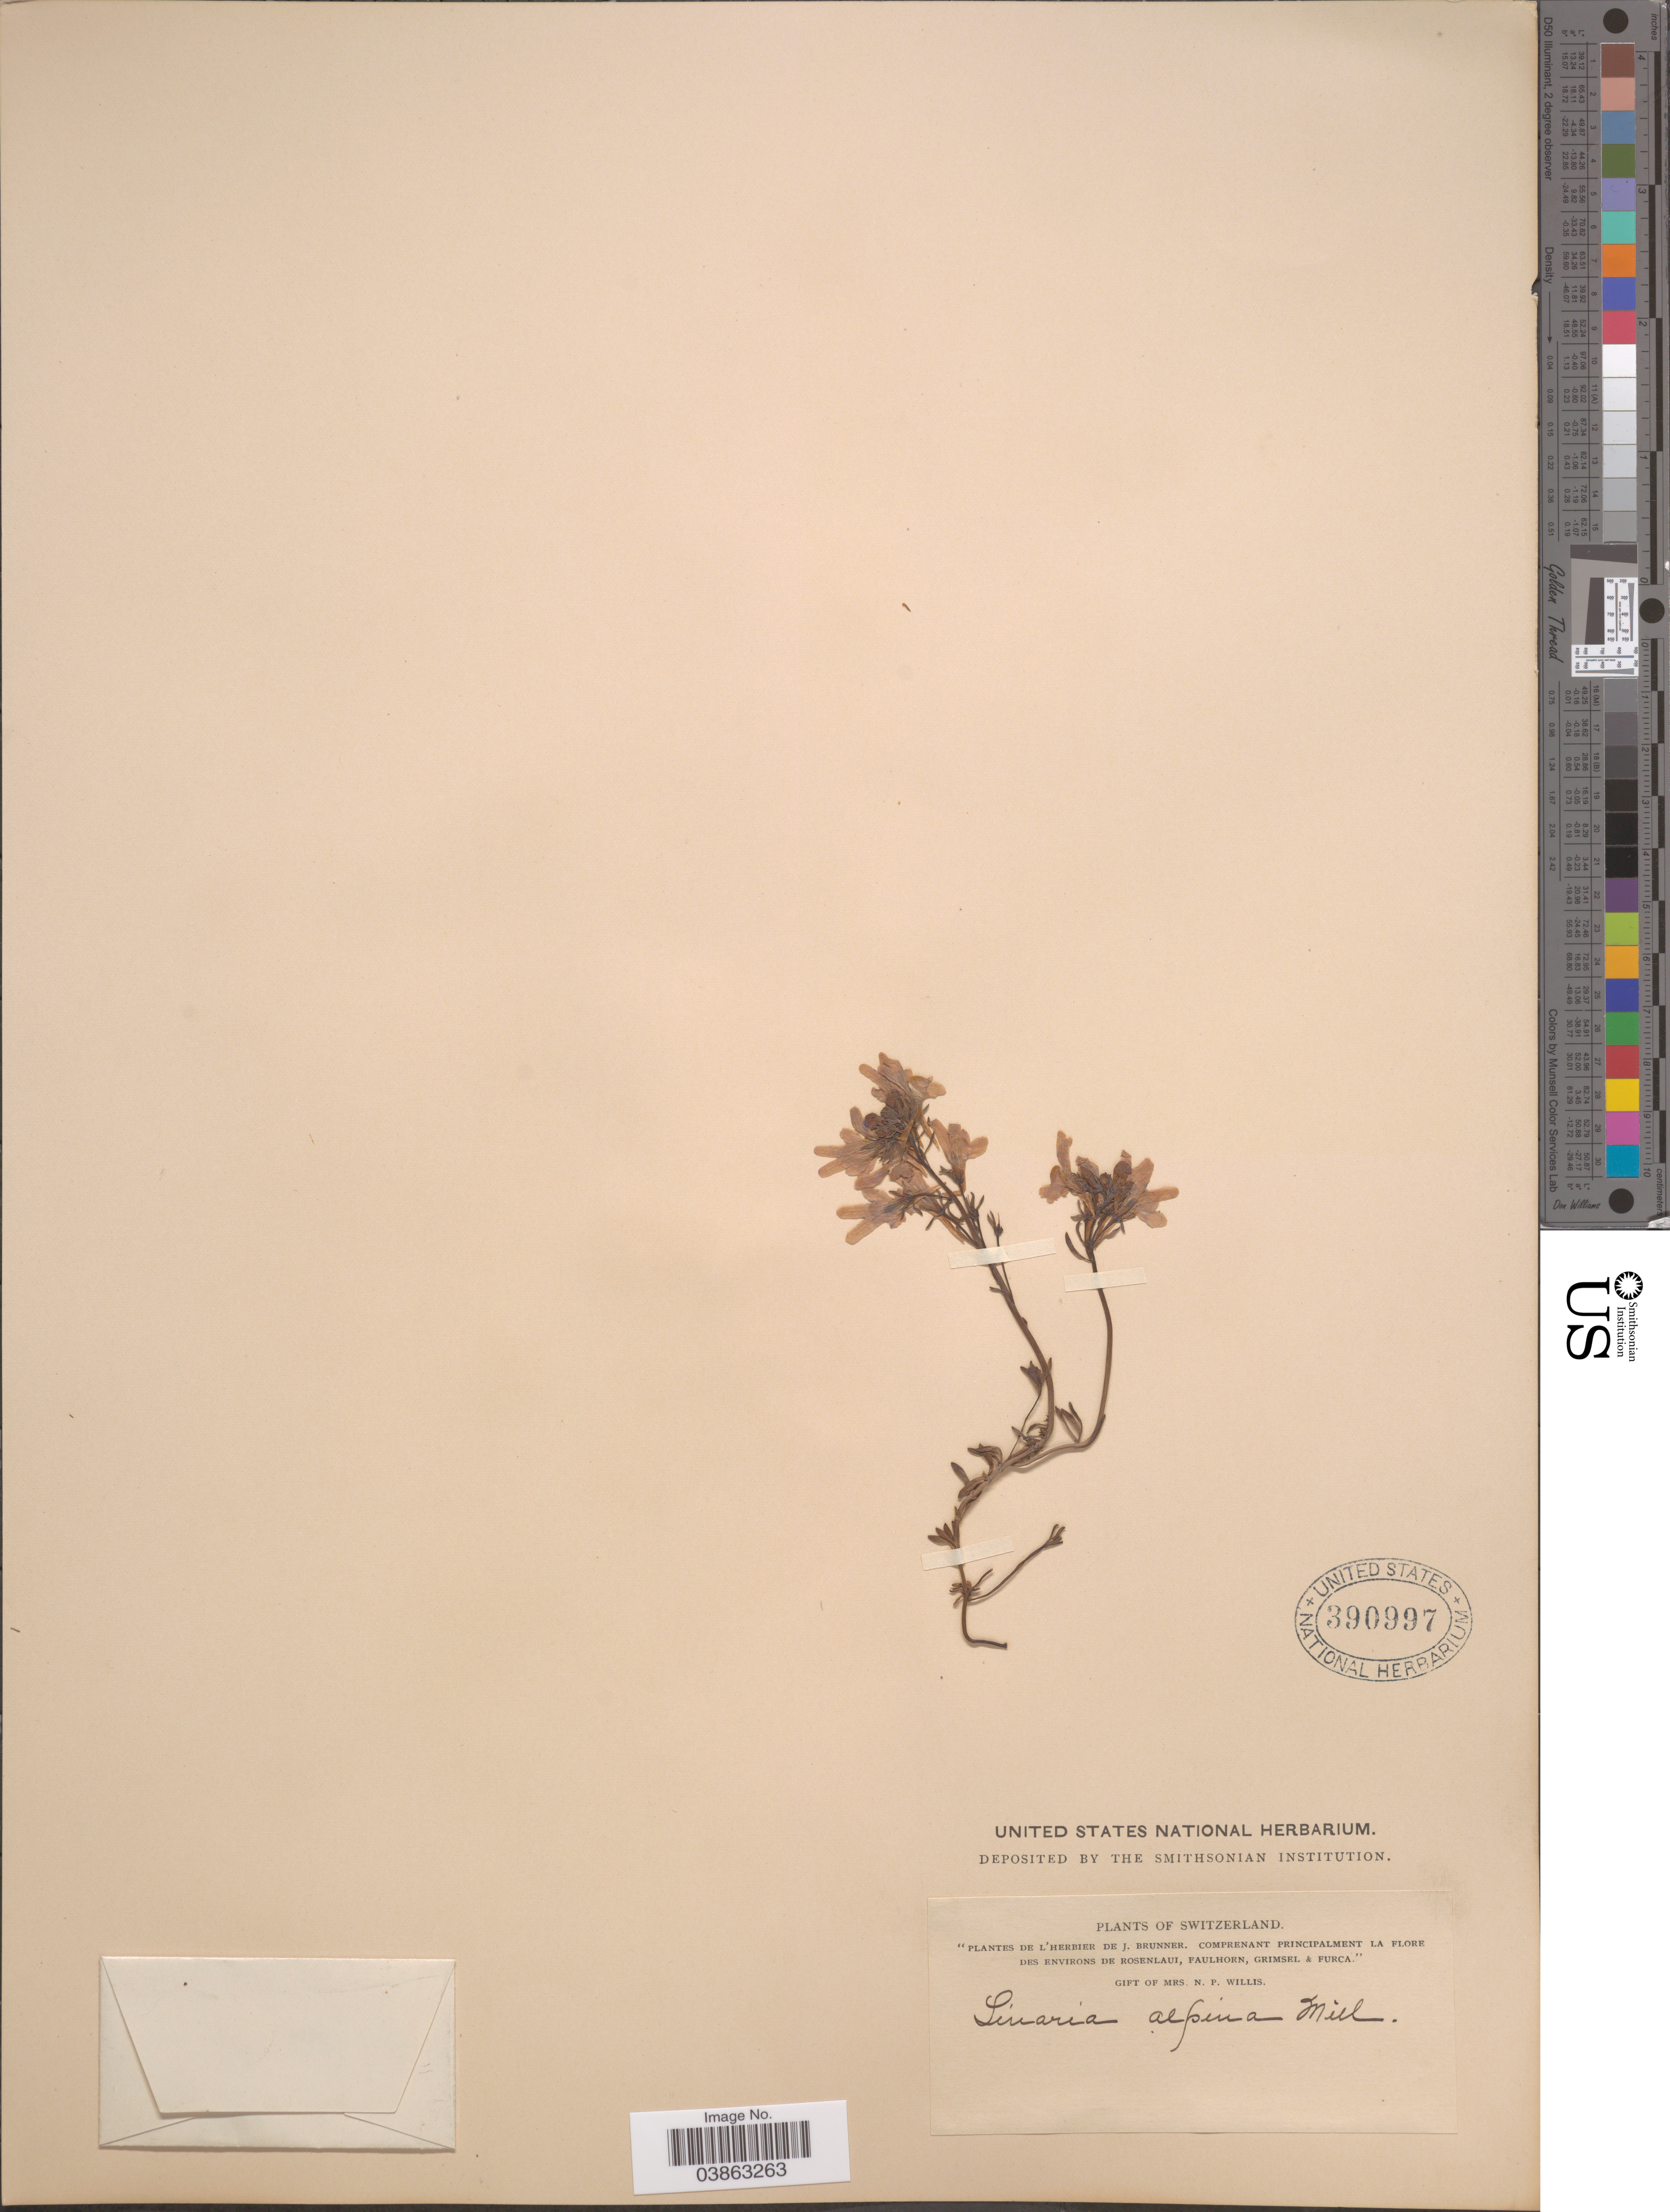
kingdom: Plantae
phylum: Tracheophyta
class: Magnoliopsida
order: Lamiales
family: Plantaginaceae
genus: Linaria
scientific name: Linaria alpina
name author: (L.) Mill.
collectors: ex herb. J. Brunner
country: Switzerland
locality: Des environs de Rosenlaui, Faulhorn, Grimsel & Furca.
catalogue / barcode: US 390997